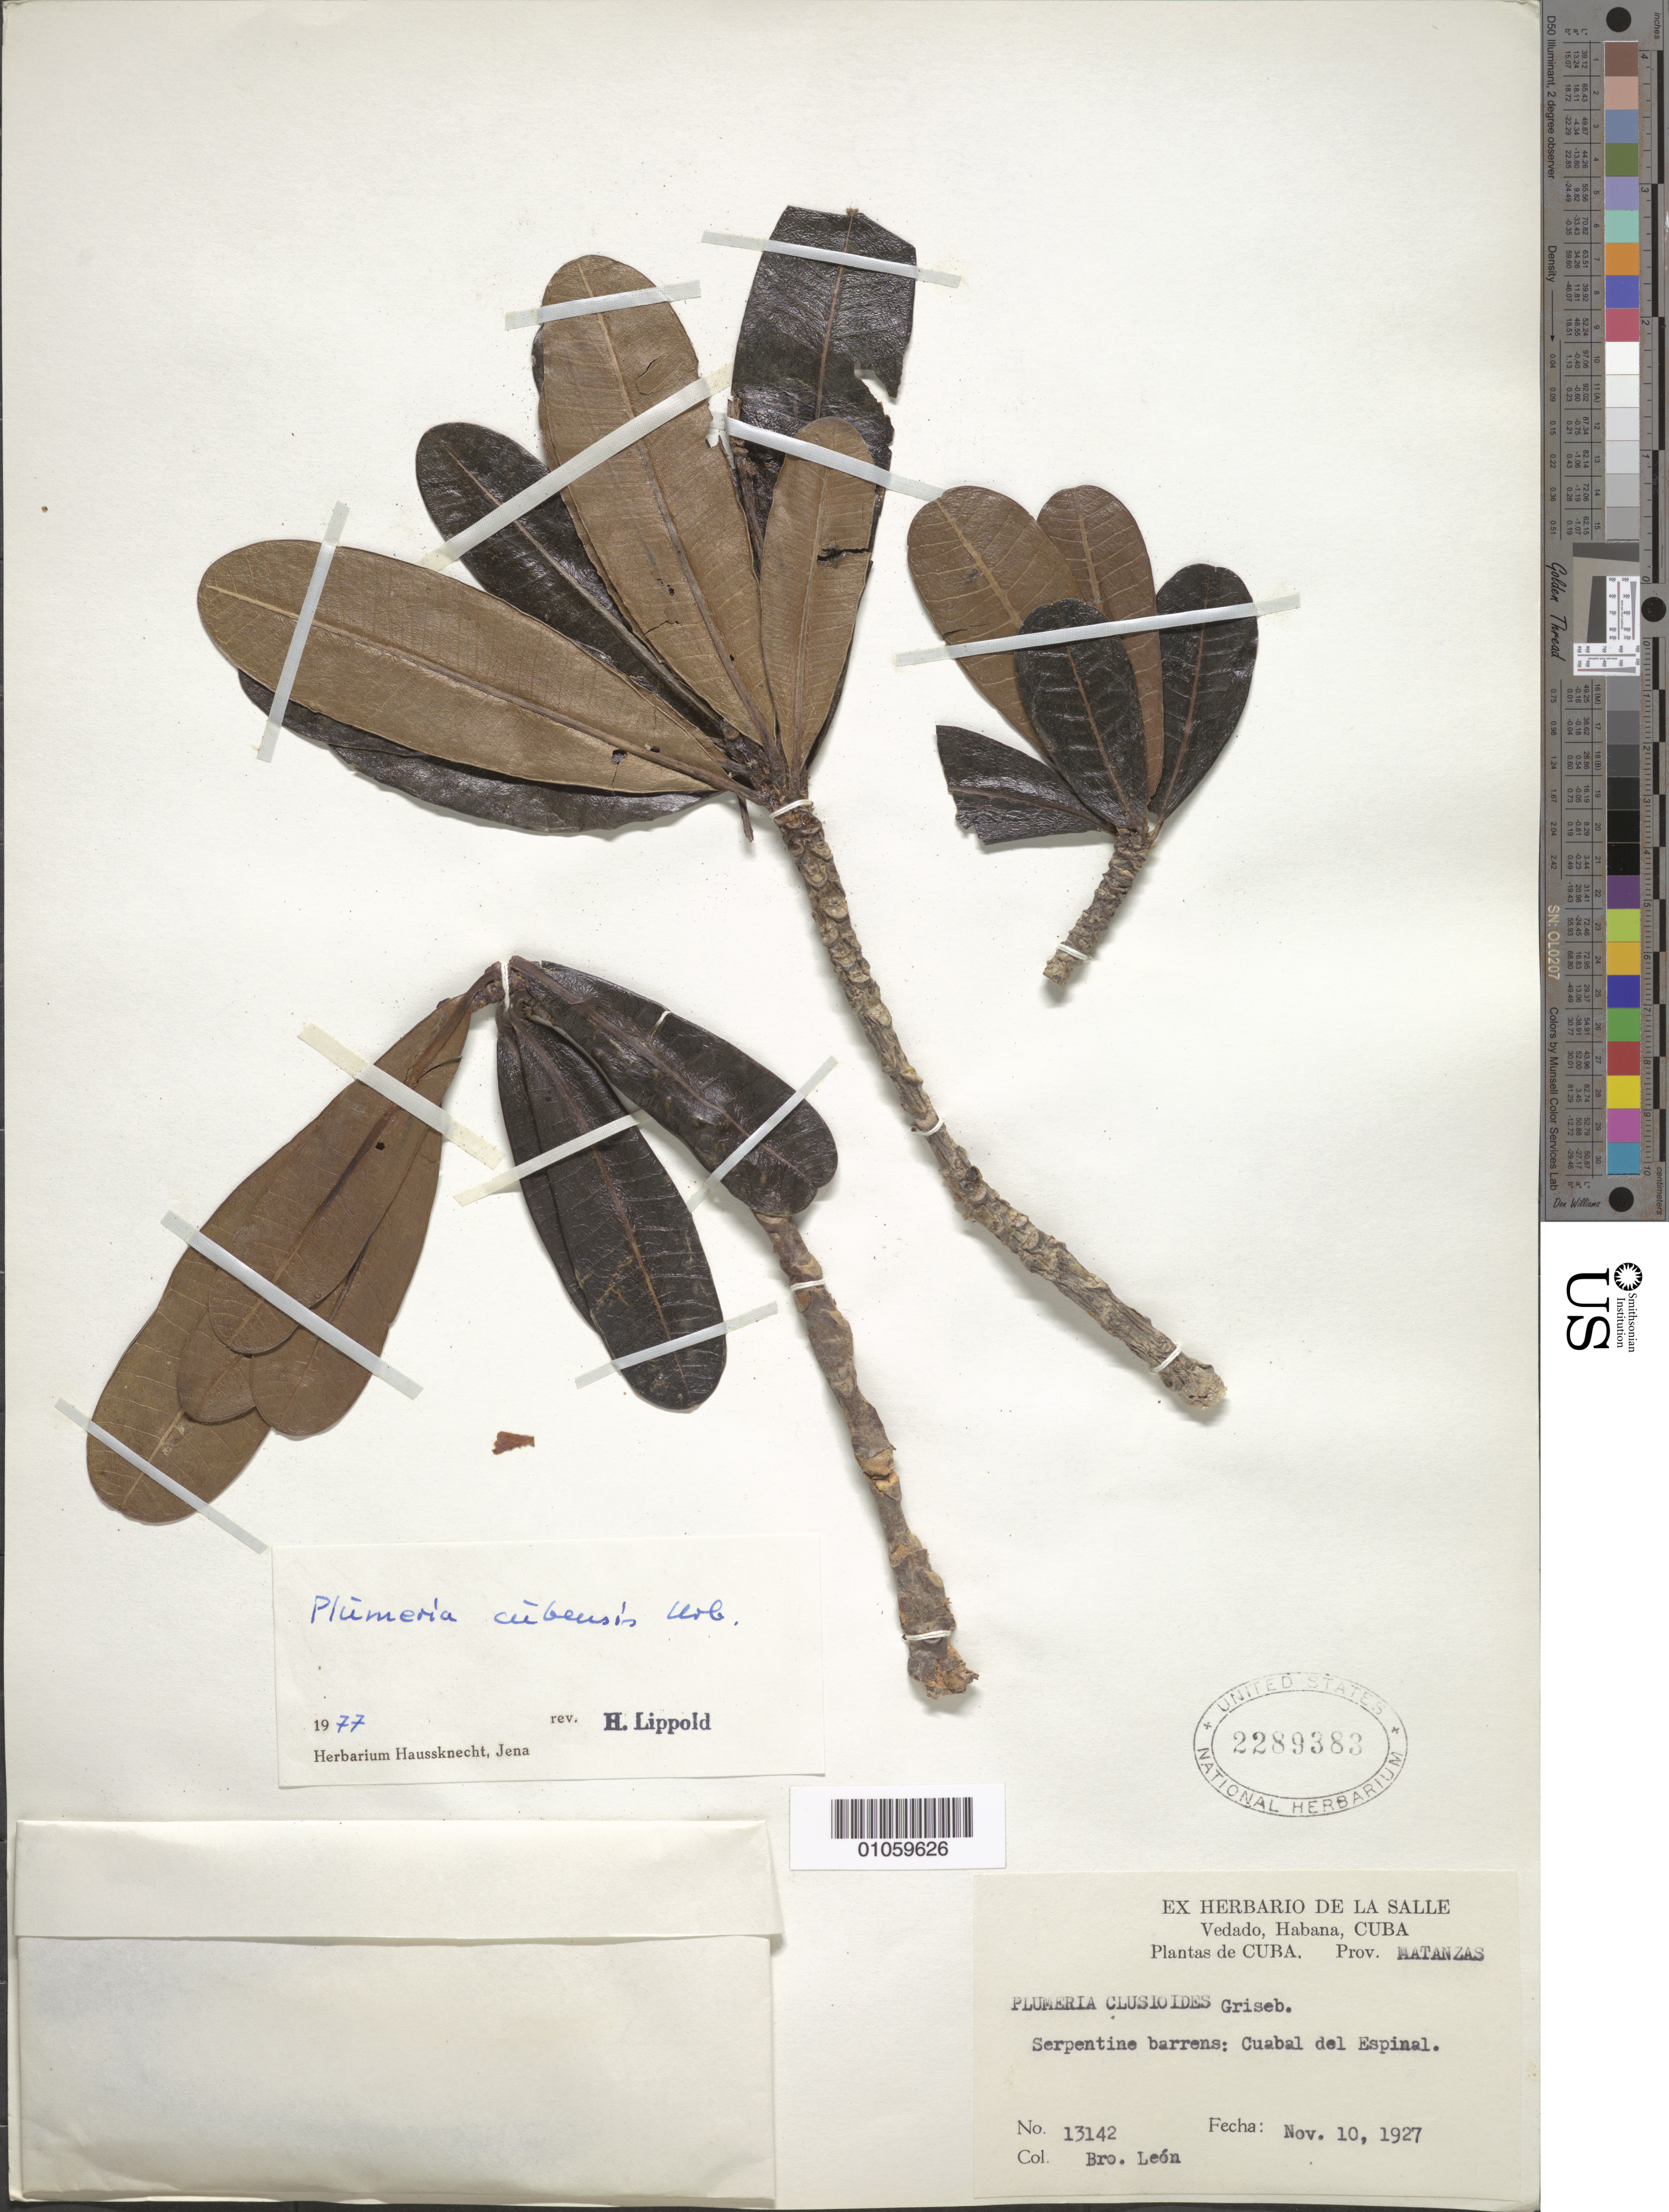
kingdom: Plantae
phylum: Tracheophyta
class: Magnoliopsida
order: Gentianales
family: Apocynaceae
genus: Plumeria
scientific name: Plumeria cubensis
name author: Urb.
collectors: Bro. León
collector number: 13142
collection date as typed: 10 Nov 1927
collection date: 1927-11-10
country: Cuba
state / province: Matanzas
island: Cuba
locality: Cuabal del Espinal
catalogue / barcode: US 2289383